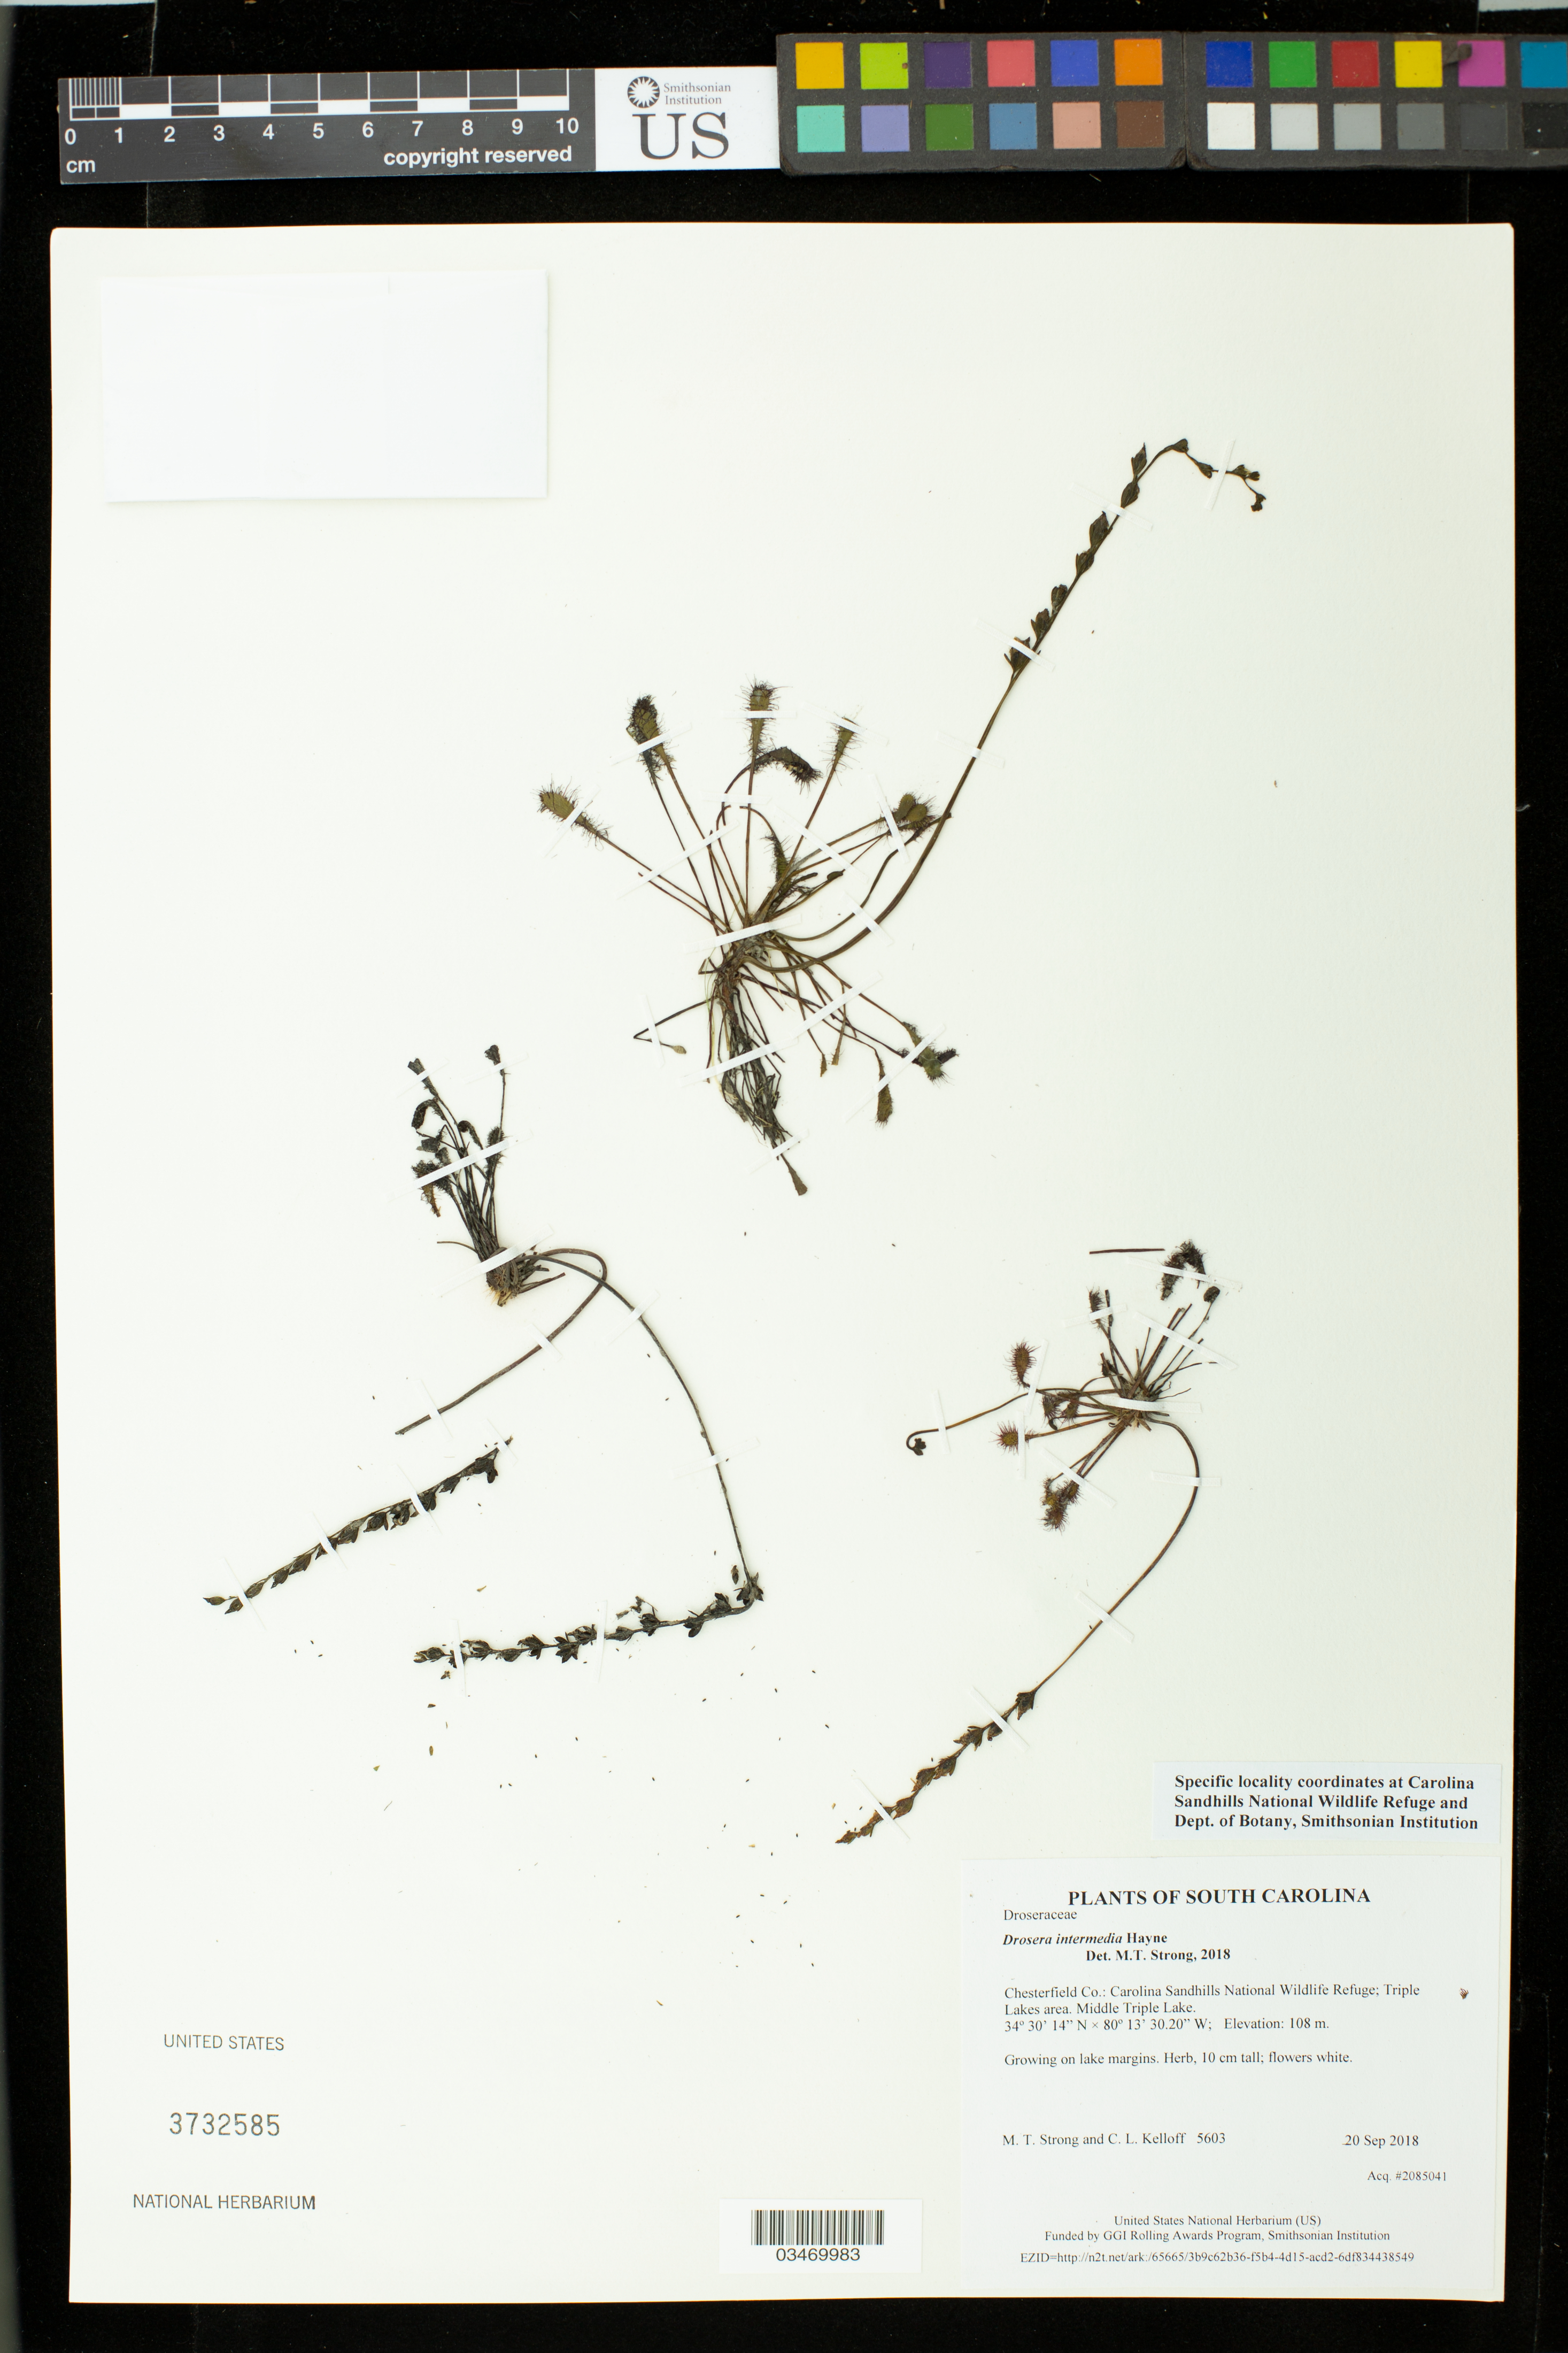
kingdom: Plantae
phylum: Tracheophyta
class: Magnoliopsida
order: Caryophyllales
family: Droseraceae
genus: Drosera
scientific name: Drosera intermedia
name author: Hayne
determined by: Strong, M. T., (US), Smithsonian Institution - National Museum of Natural History (UNITED STATES)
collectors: M. T. Strong & C. L. Kelloff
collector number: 5603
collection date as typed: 20 Sep 2018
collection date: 2018-09-20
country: United States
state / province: South Carolina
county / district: Chesterfield Co.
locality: Carolina Sandhills National Wildlife Refuge; Triple Lakes area. Middle Triple Lake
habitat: Growing on lake margins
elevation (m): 108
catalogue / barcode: US 3732585